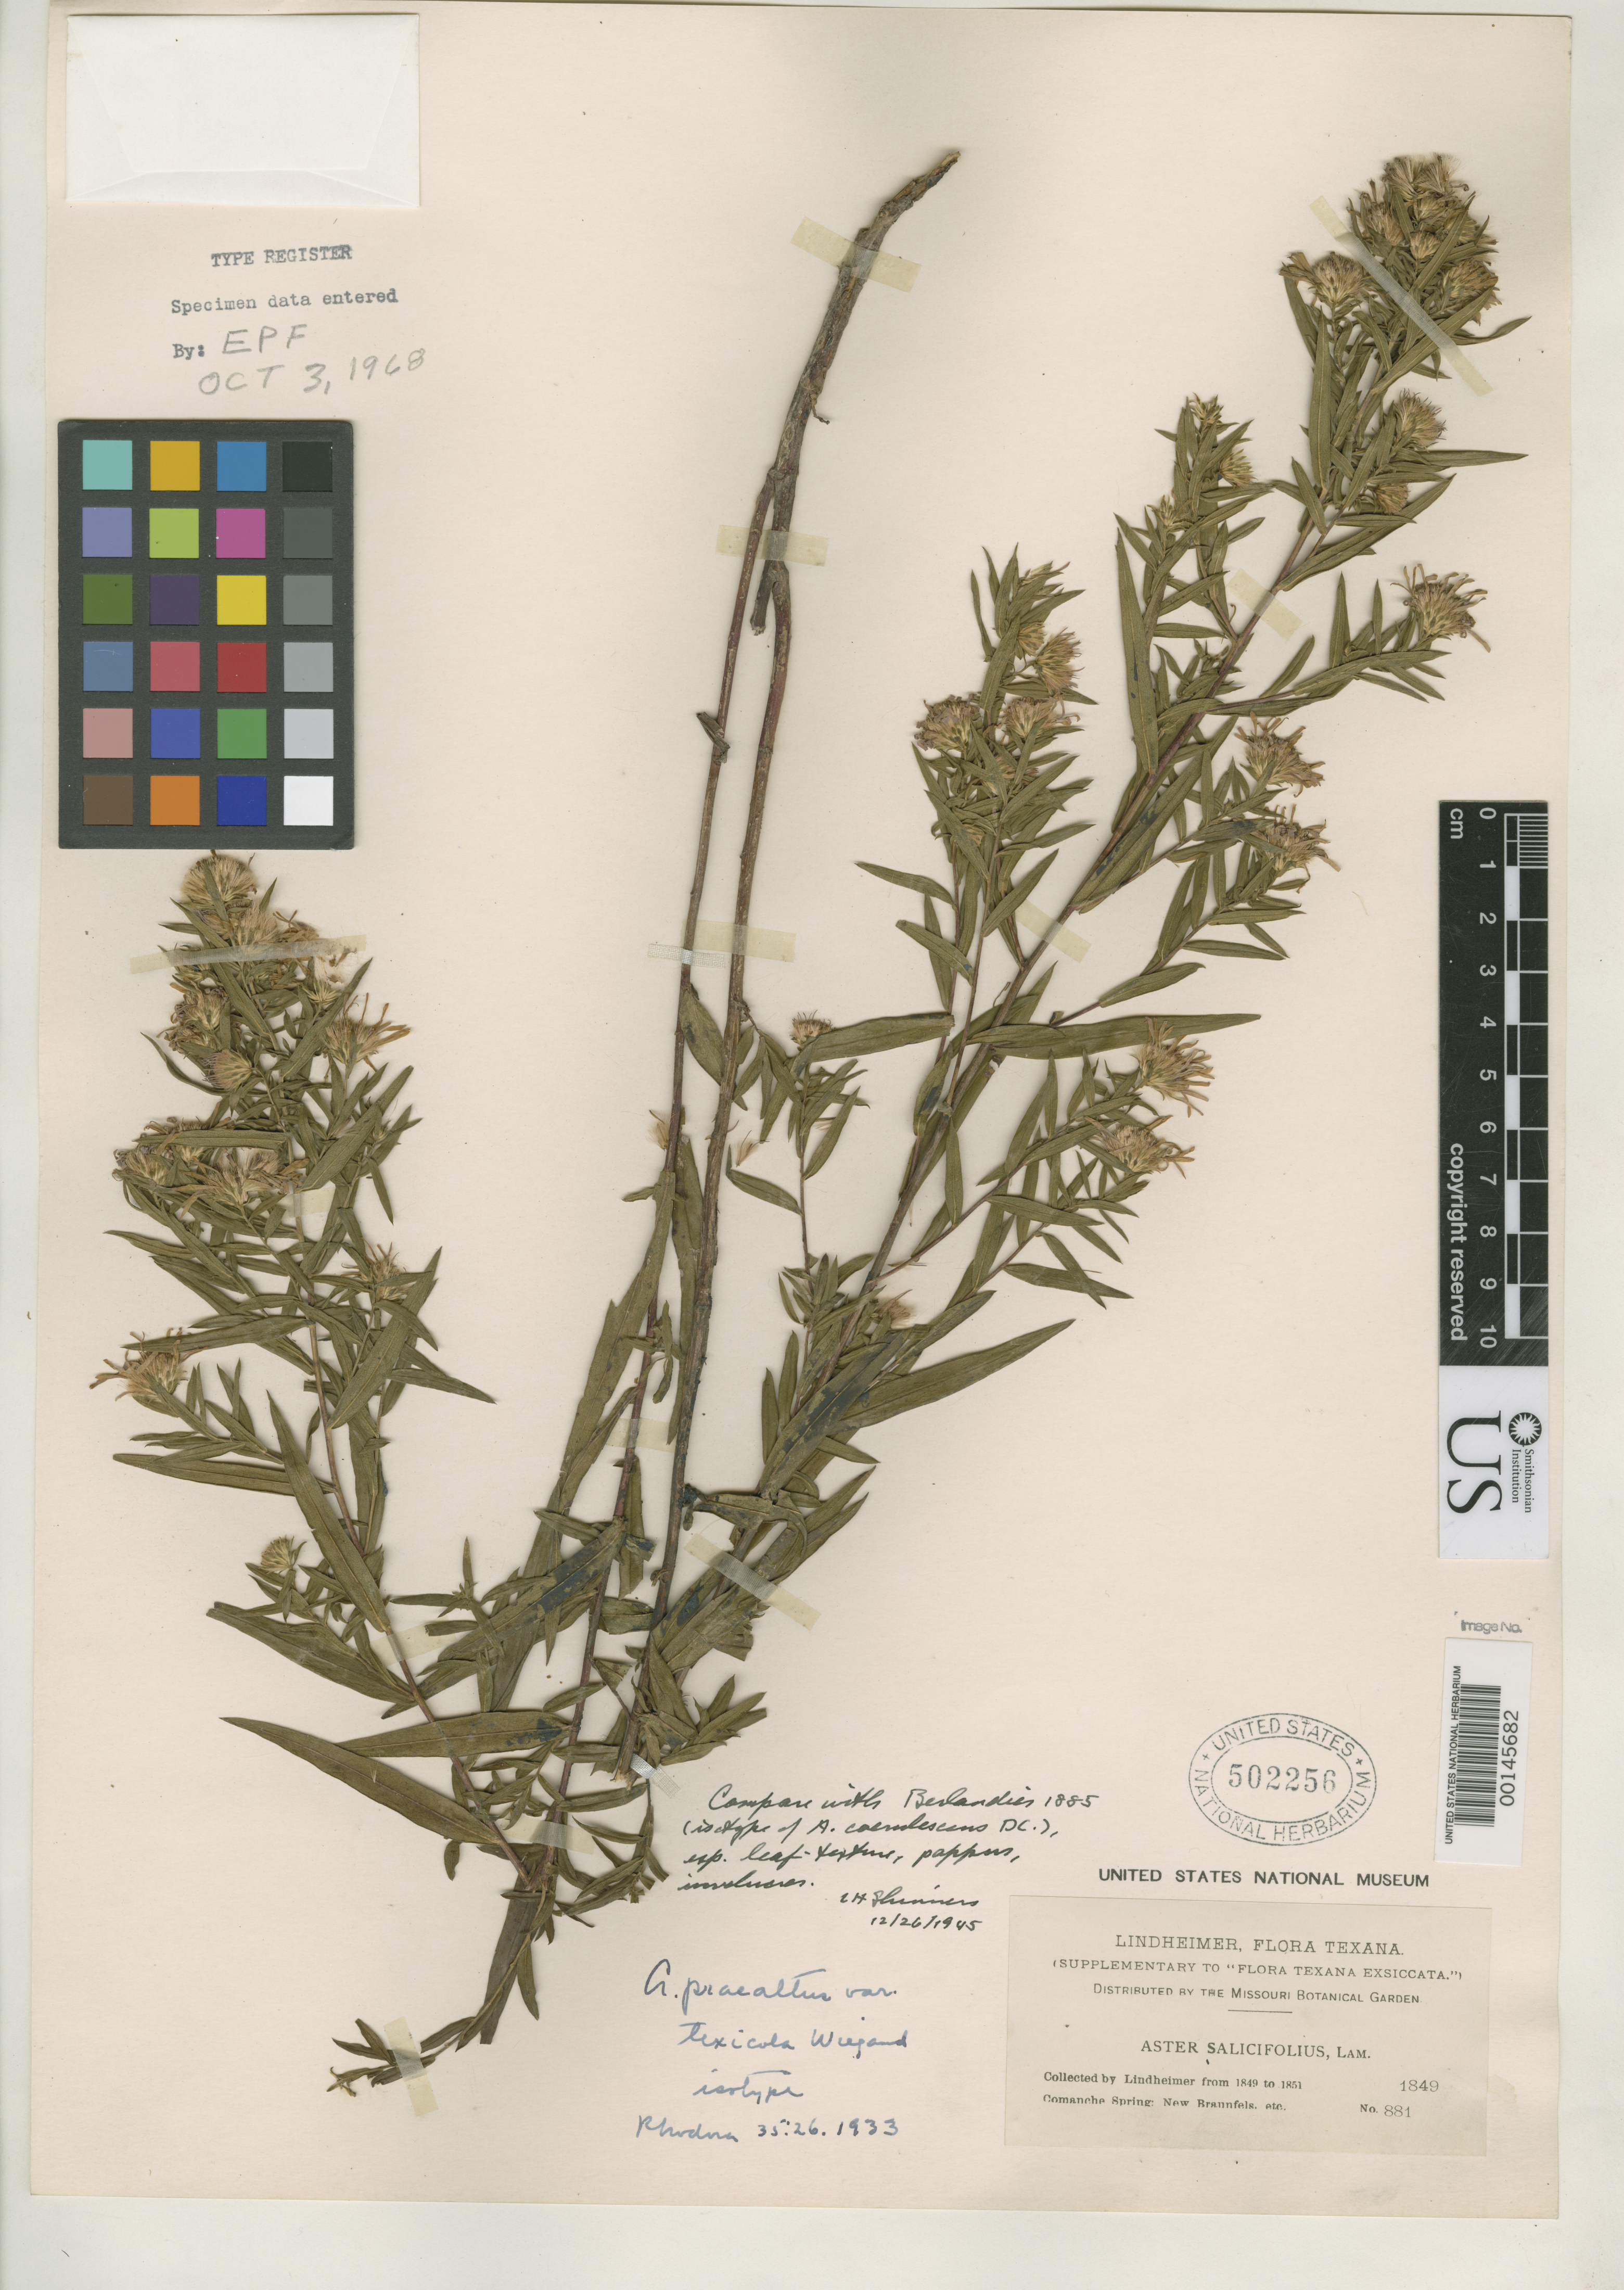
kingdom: Plantae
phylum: Tracheophyta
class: Magnoliopsida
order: Asterales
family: Asteraceae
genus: Aster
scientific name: Aster praealtus var. texicola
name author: Wiegand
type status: Isotype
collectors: F. J. Lindheimer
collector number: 881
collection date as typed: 1849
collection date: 1849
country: United States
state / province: Texas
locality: Comanche Spring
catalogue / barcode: US 502256